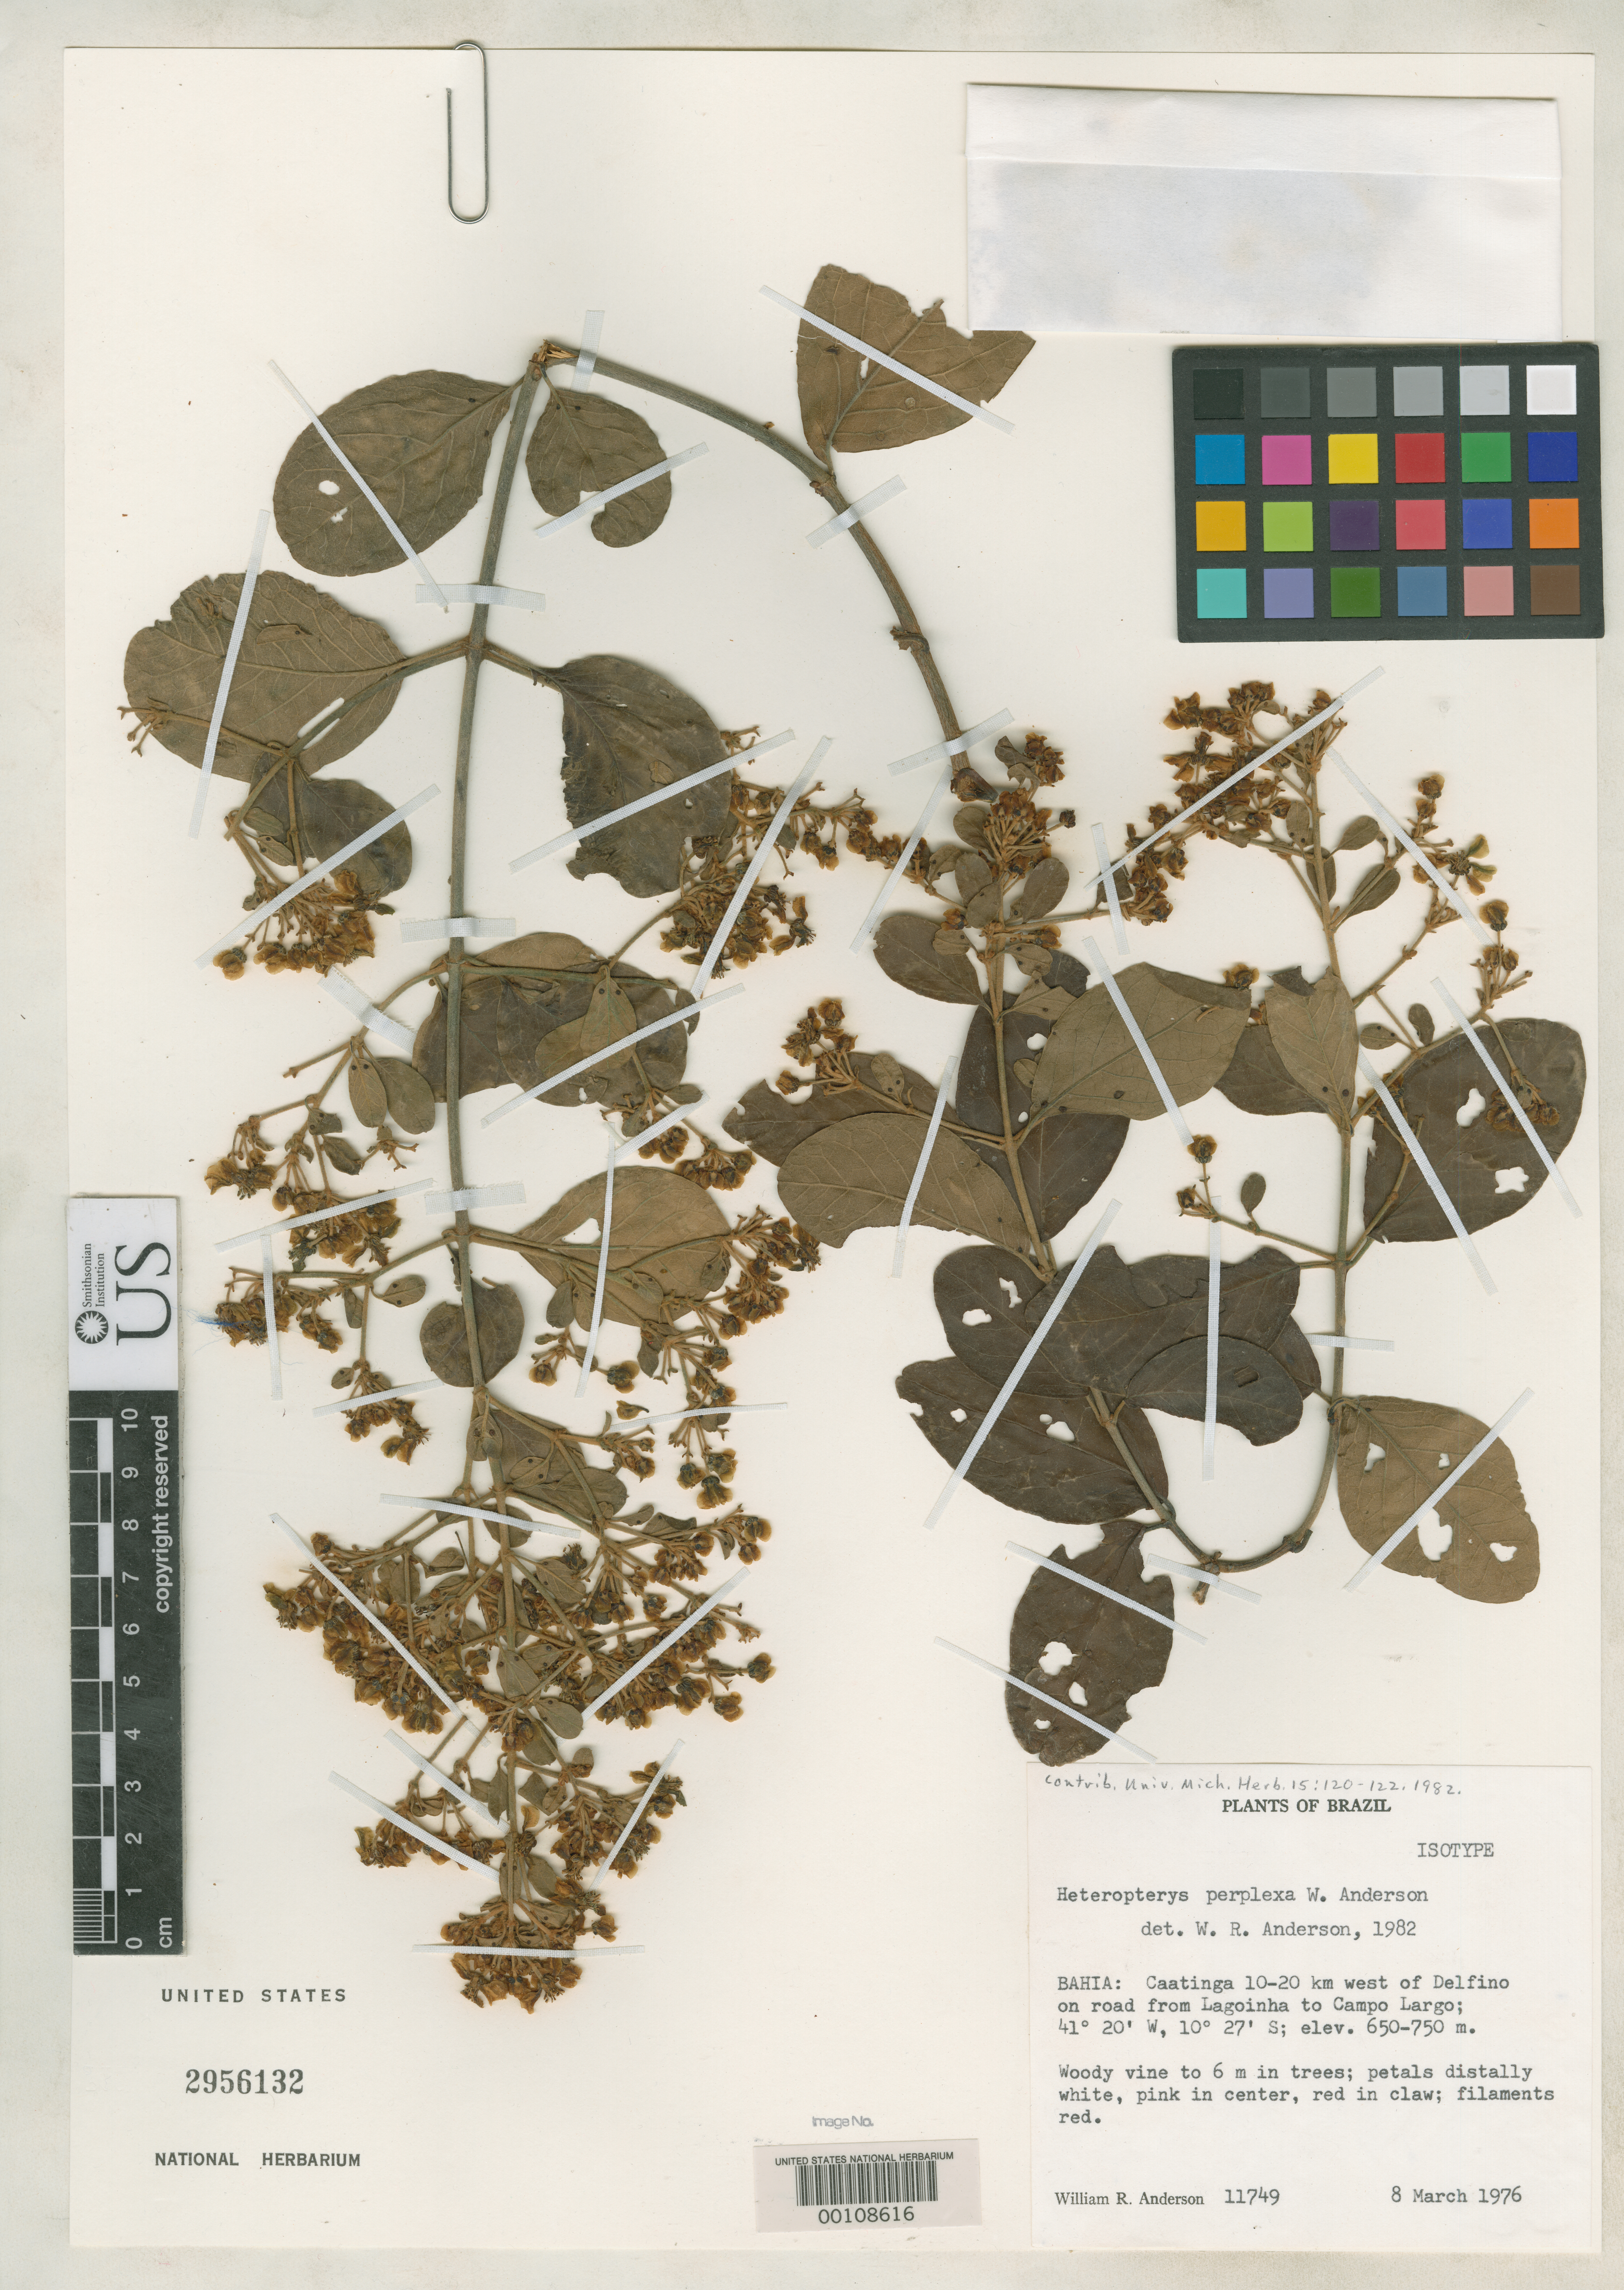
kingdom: Plantae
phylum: Tracheophyta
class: Magnoliopsida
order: Malpighiales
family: Malpighiaceae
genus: Heteropterys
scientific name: Heteropterys perplexa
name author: W.R. Anderson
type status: Isotype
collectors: W. R. Anderson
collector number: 11749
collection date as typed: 08 Mar 1976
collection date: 1976-03-08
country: Brazil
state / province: Bahia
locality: Caatinga 10-20 km W of Delfino on rd. from Lagoinha to Campo Largo.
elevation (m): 650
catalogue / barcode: US 2956132